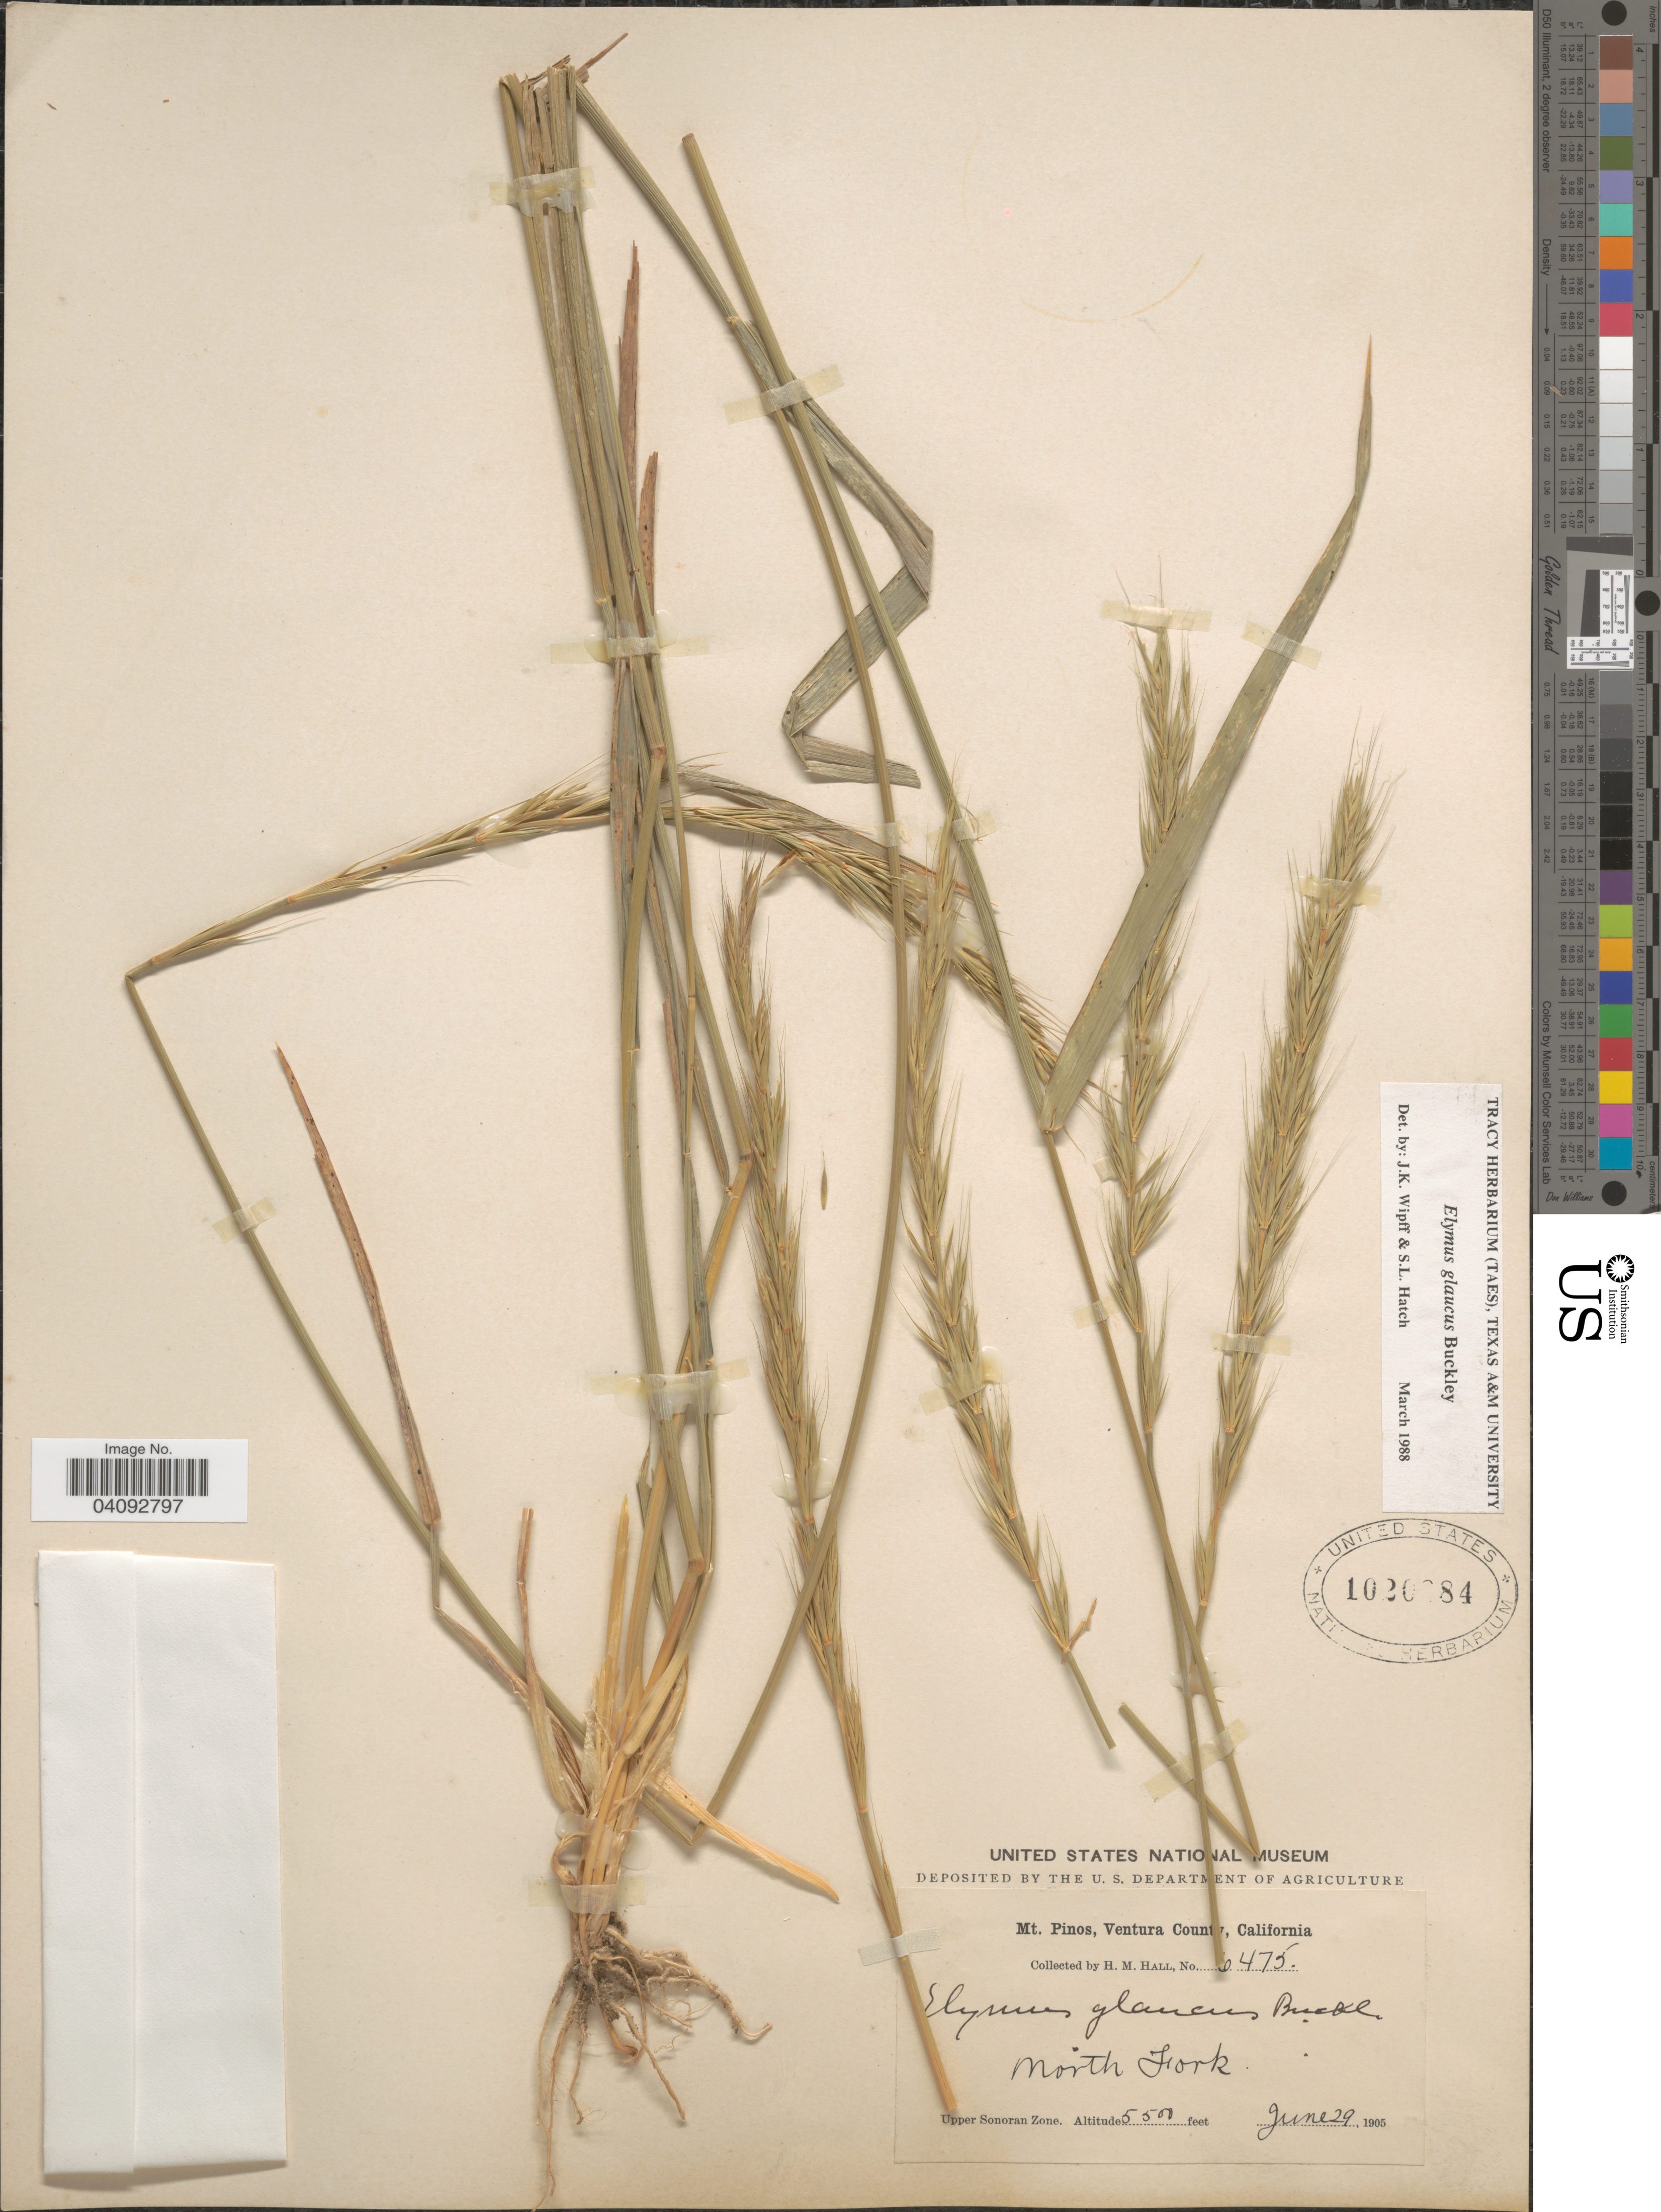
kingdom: Plantae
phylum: Tracheophyta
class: Liliopsida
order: Poales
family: Poaceae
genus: Elymus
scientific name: Elymus glaucus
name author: Buckley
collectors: H. M. Hall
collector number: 6475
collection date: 1905-06-29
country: United States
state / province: California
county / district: Ventura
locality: Mt. Pinos, Ventura County North Fork. Upper Sonoran Zone.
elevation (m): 1676